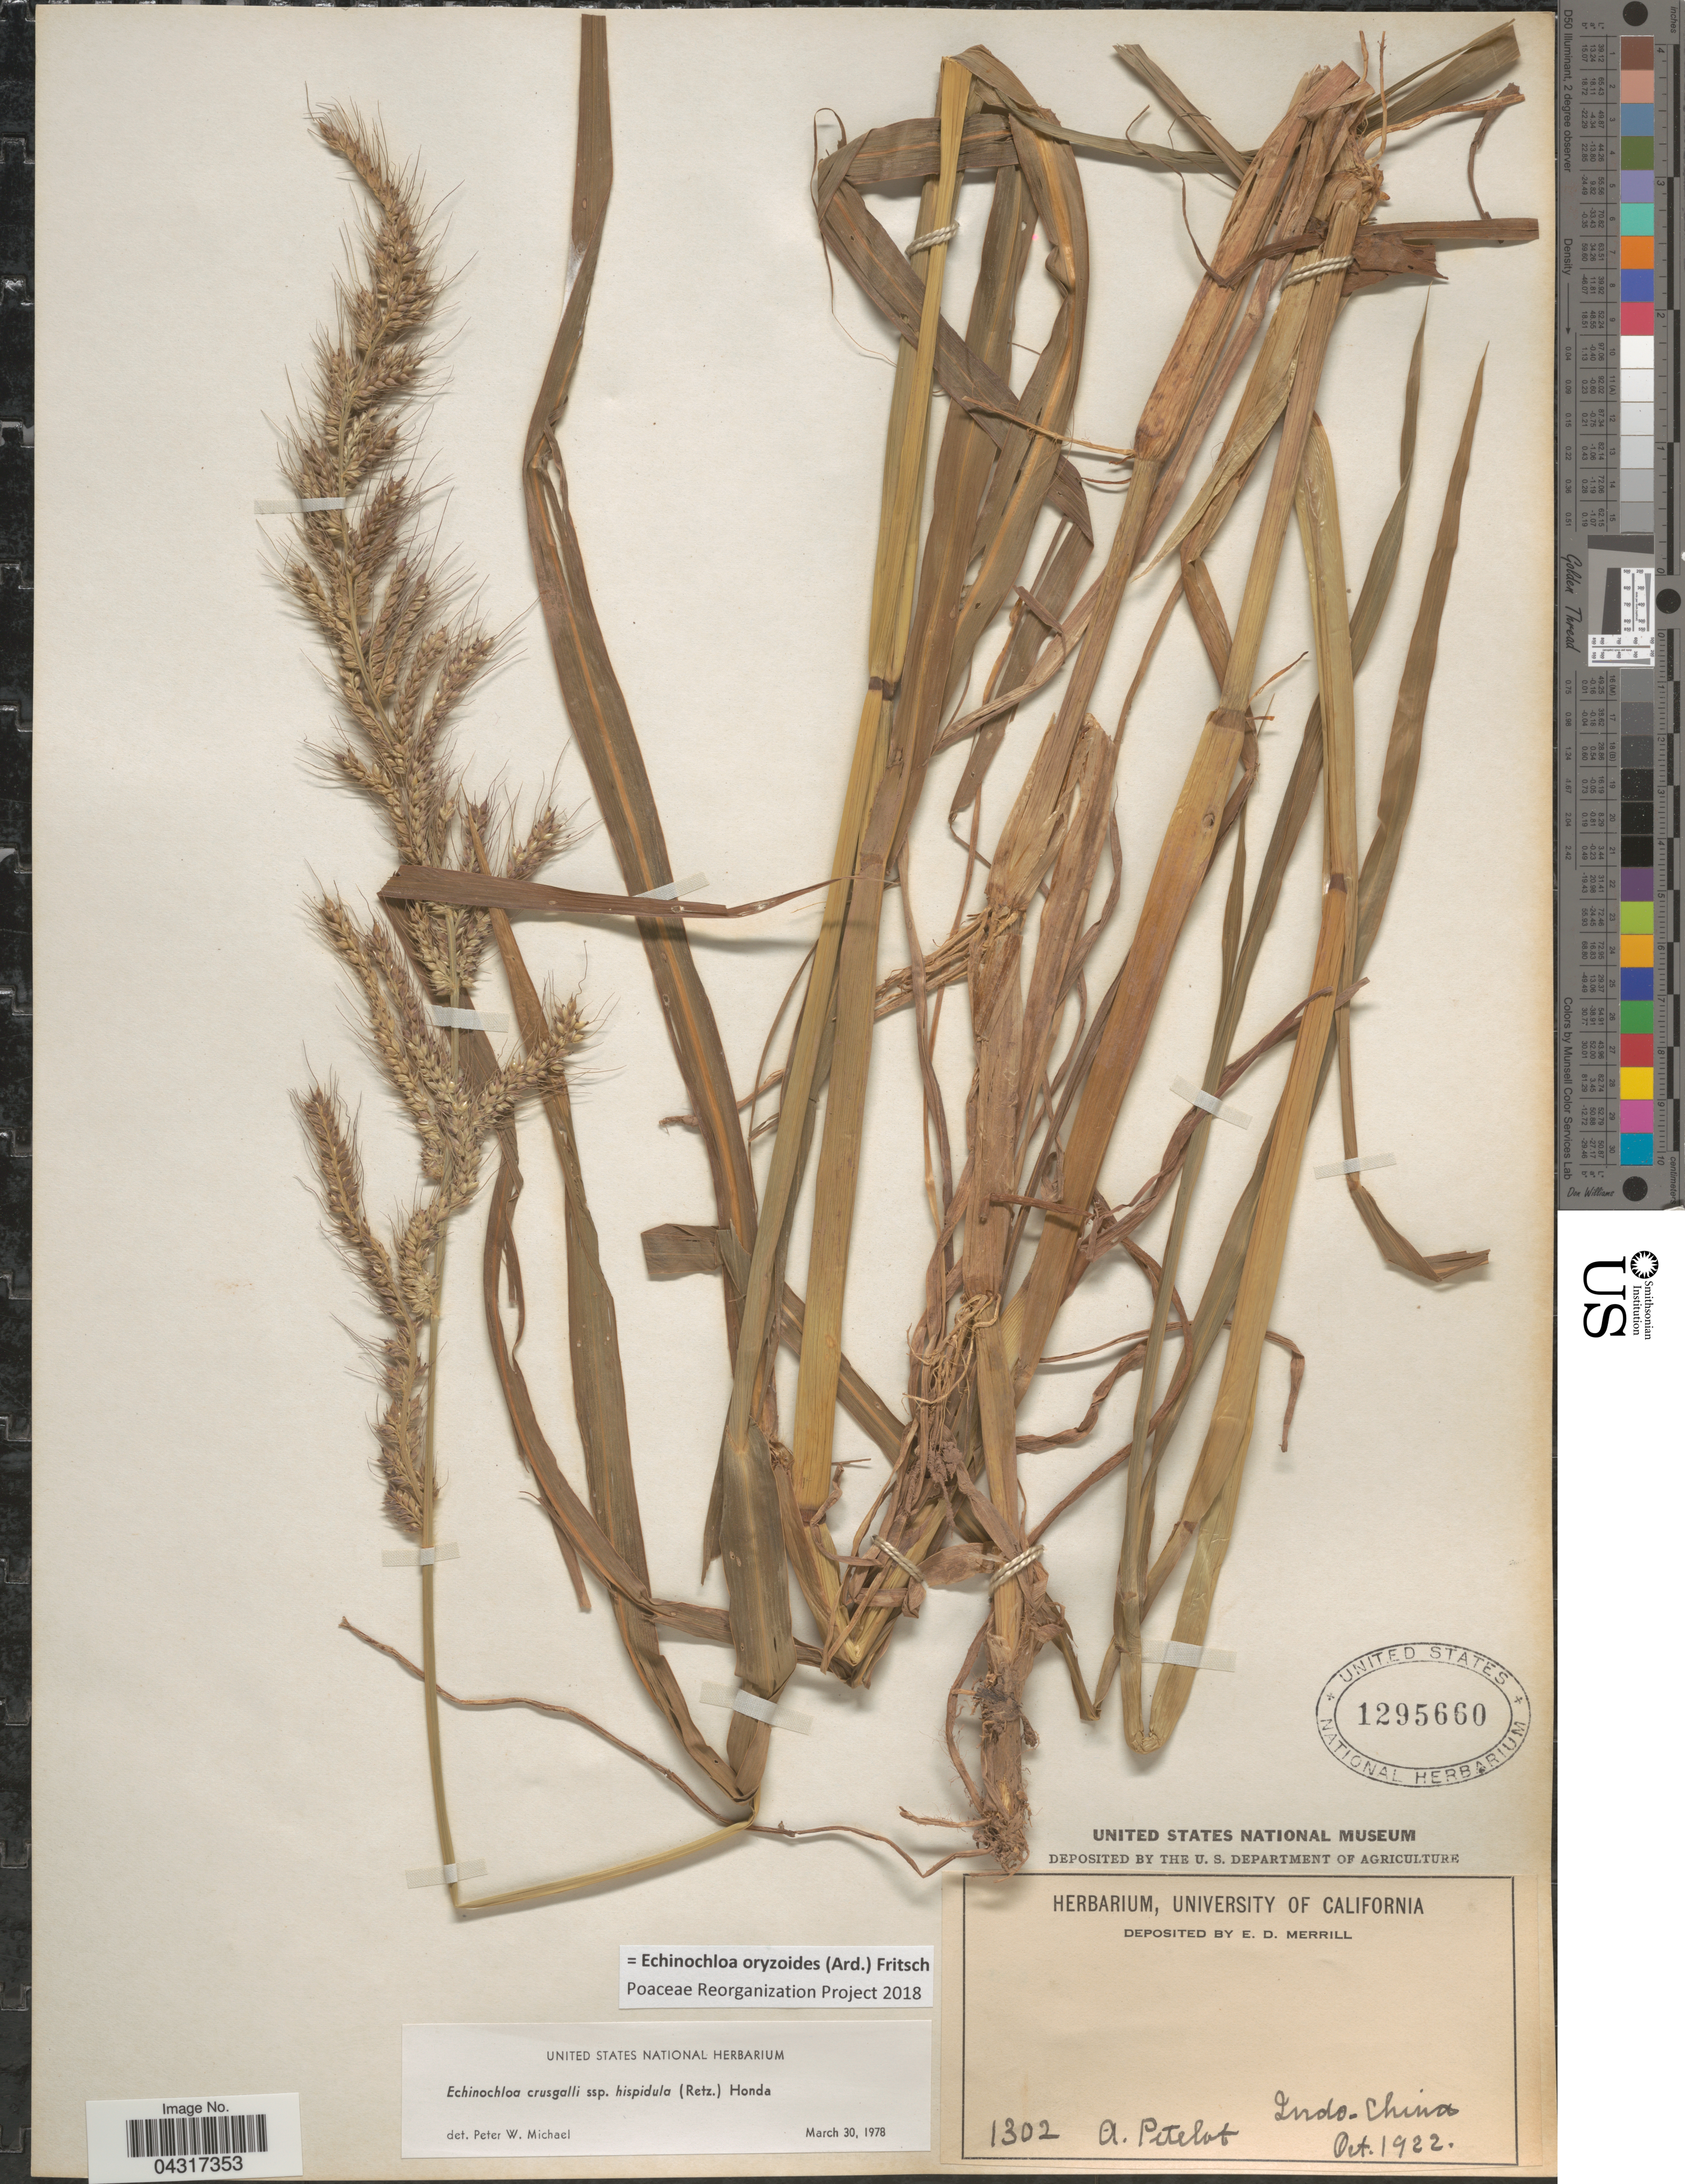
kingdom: Plantae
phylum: Tracheophyta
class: Liliopsida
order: Poales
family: Poaceae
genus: Echinochloa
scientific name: Echinochloa oryzoides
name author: (Ard.) Fritsch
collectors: A. Petelot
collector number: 1302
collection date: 1922-10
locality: Indo-China.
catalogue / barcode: US 1295660